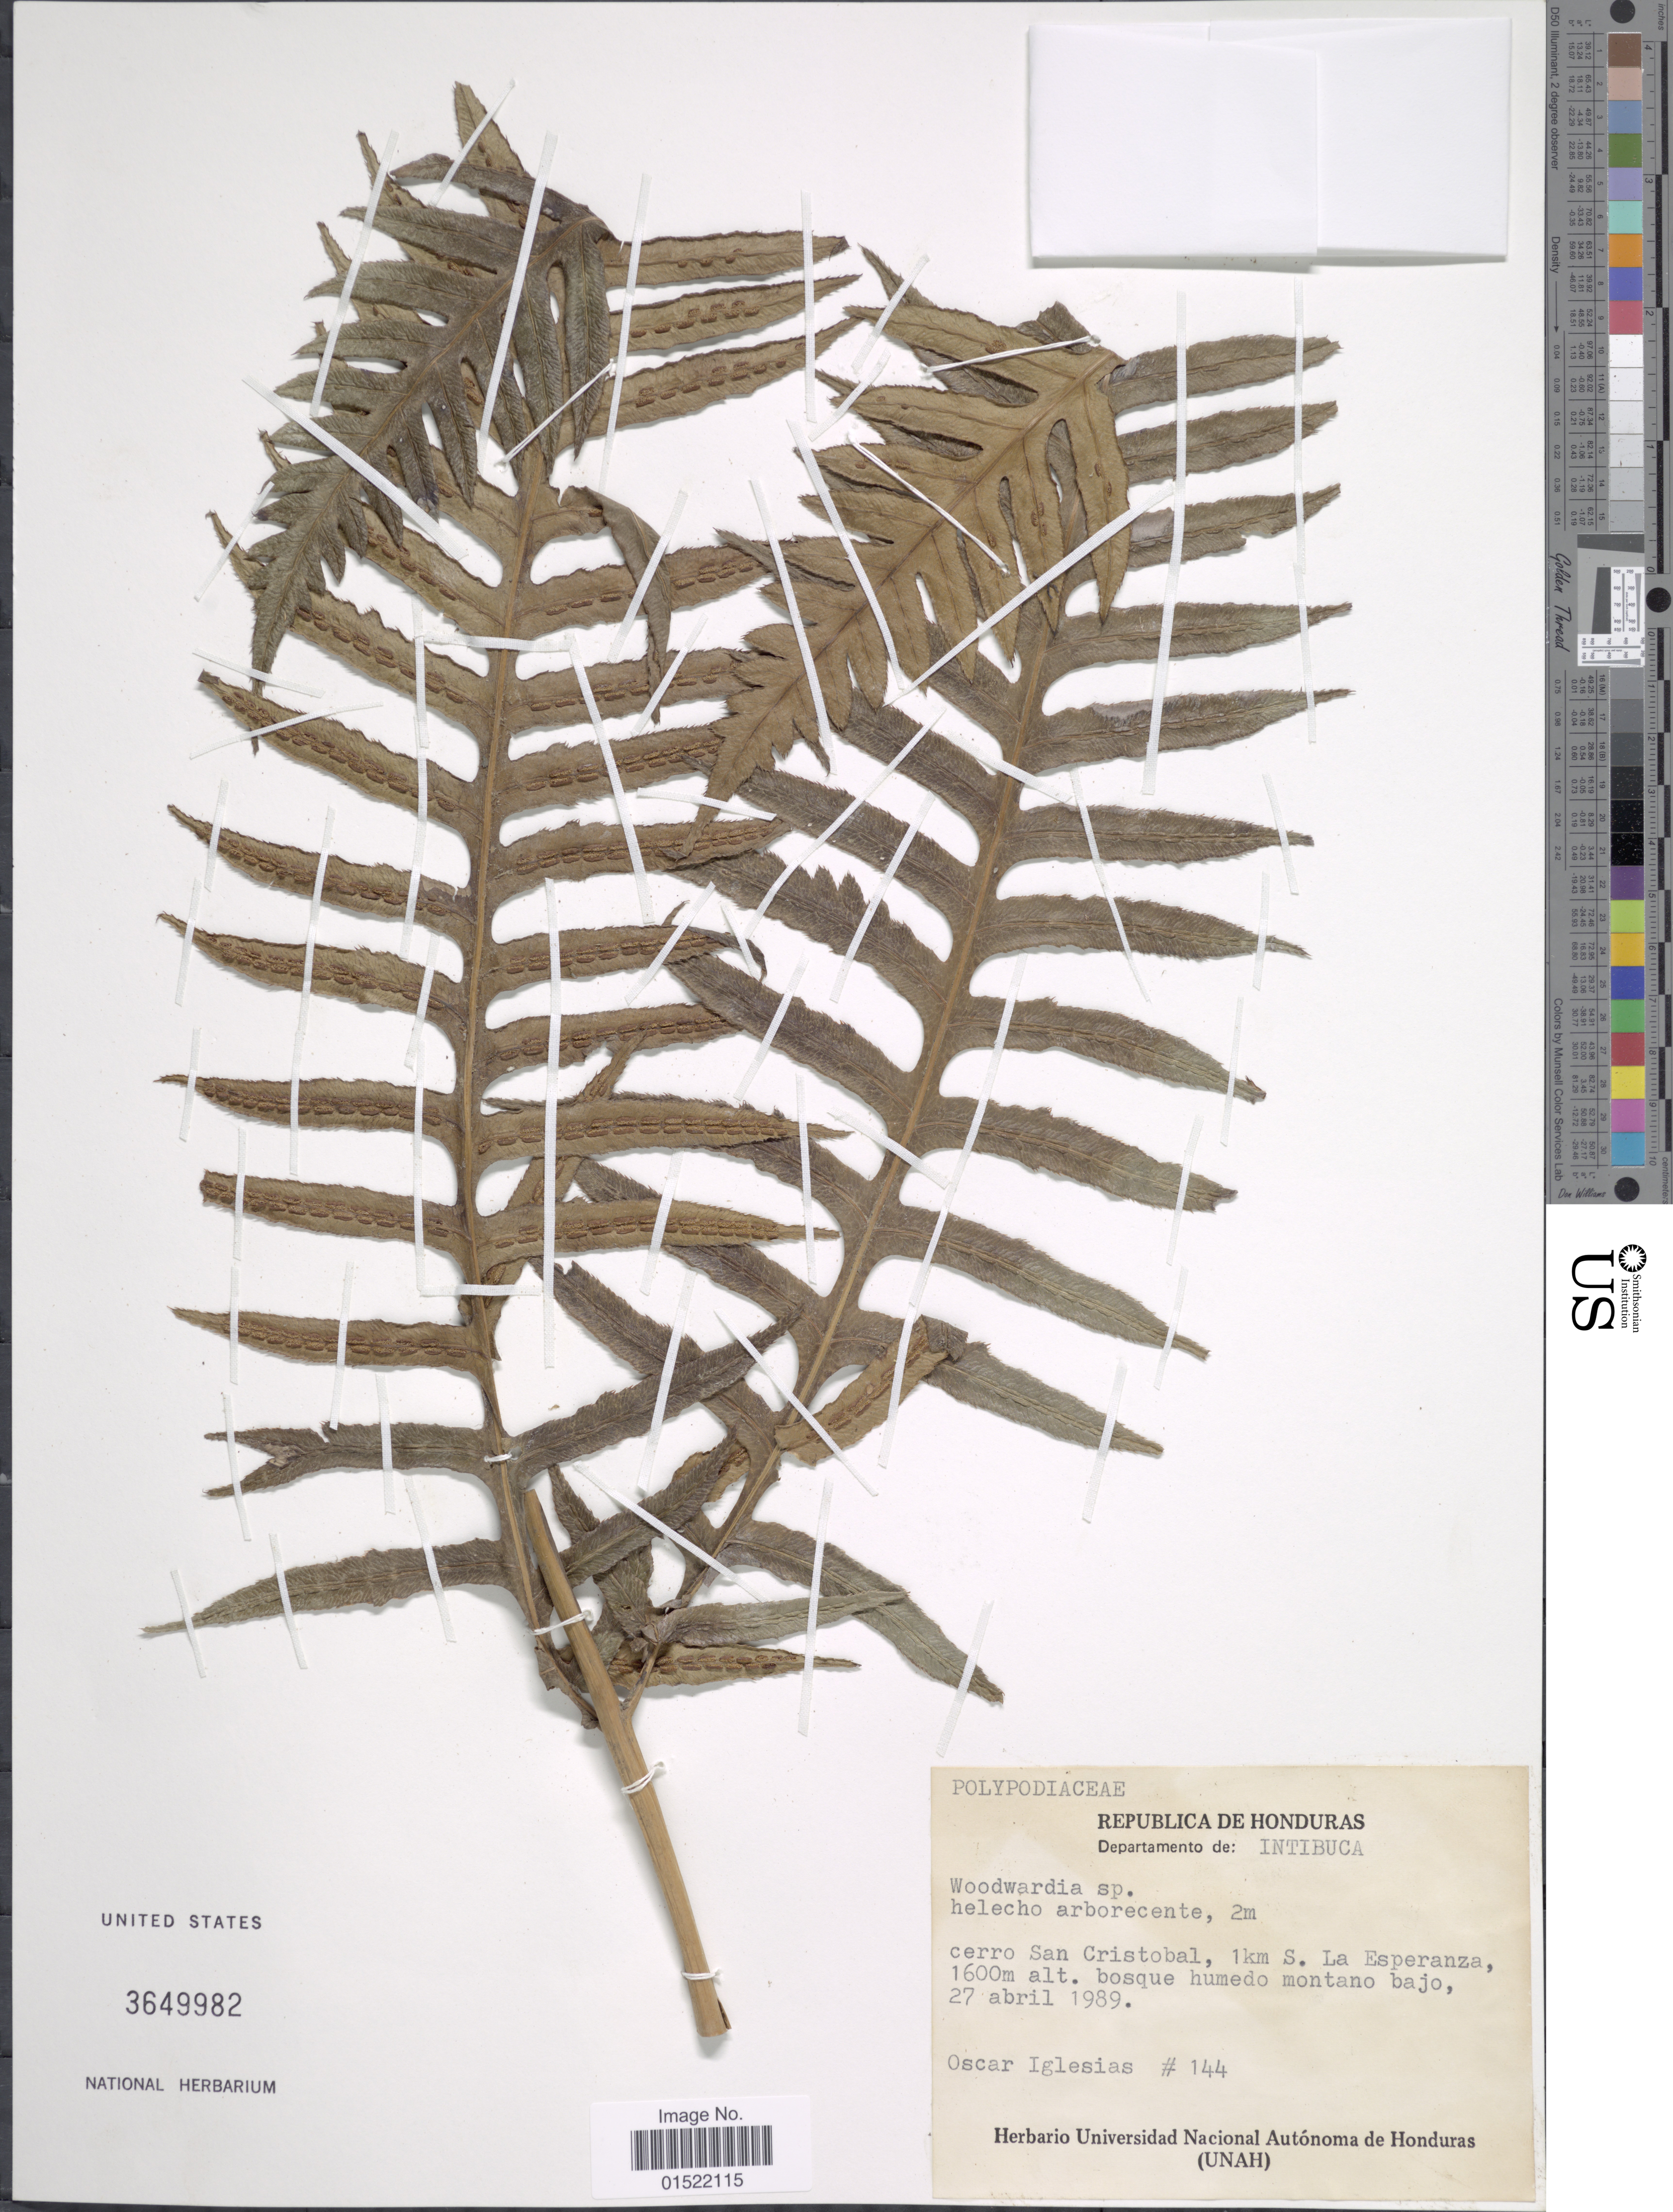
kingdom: Plantae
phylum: Tracheophyta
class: Polypodiopsida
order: Polypodiales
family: Blechnaceae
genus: Woodwardia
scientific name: Woodwardia apogama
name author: Cranfill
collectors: O. Iglesias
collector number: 144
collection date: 1989-04-27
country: Honduras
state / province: Intibuca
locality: Republica de Honduras, departamento de Intibuca, cerro San Cristobal, 1 km S. La Esperanza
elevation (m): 1600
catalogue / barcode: US 3649982